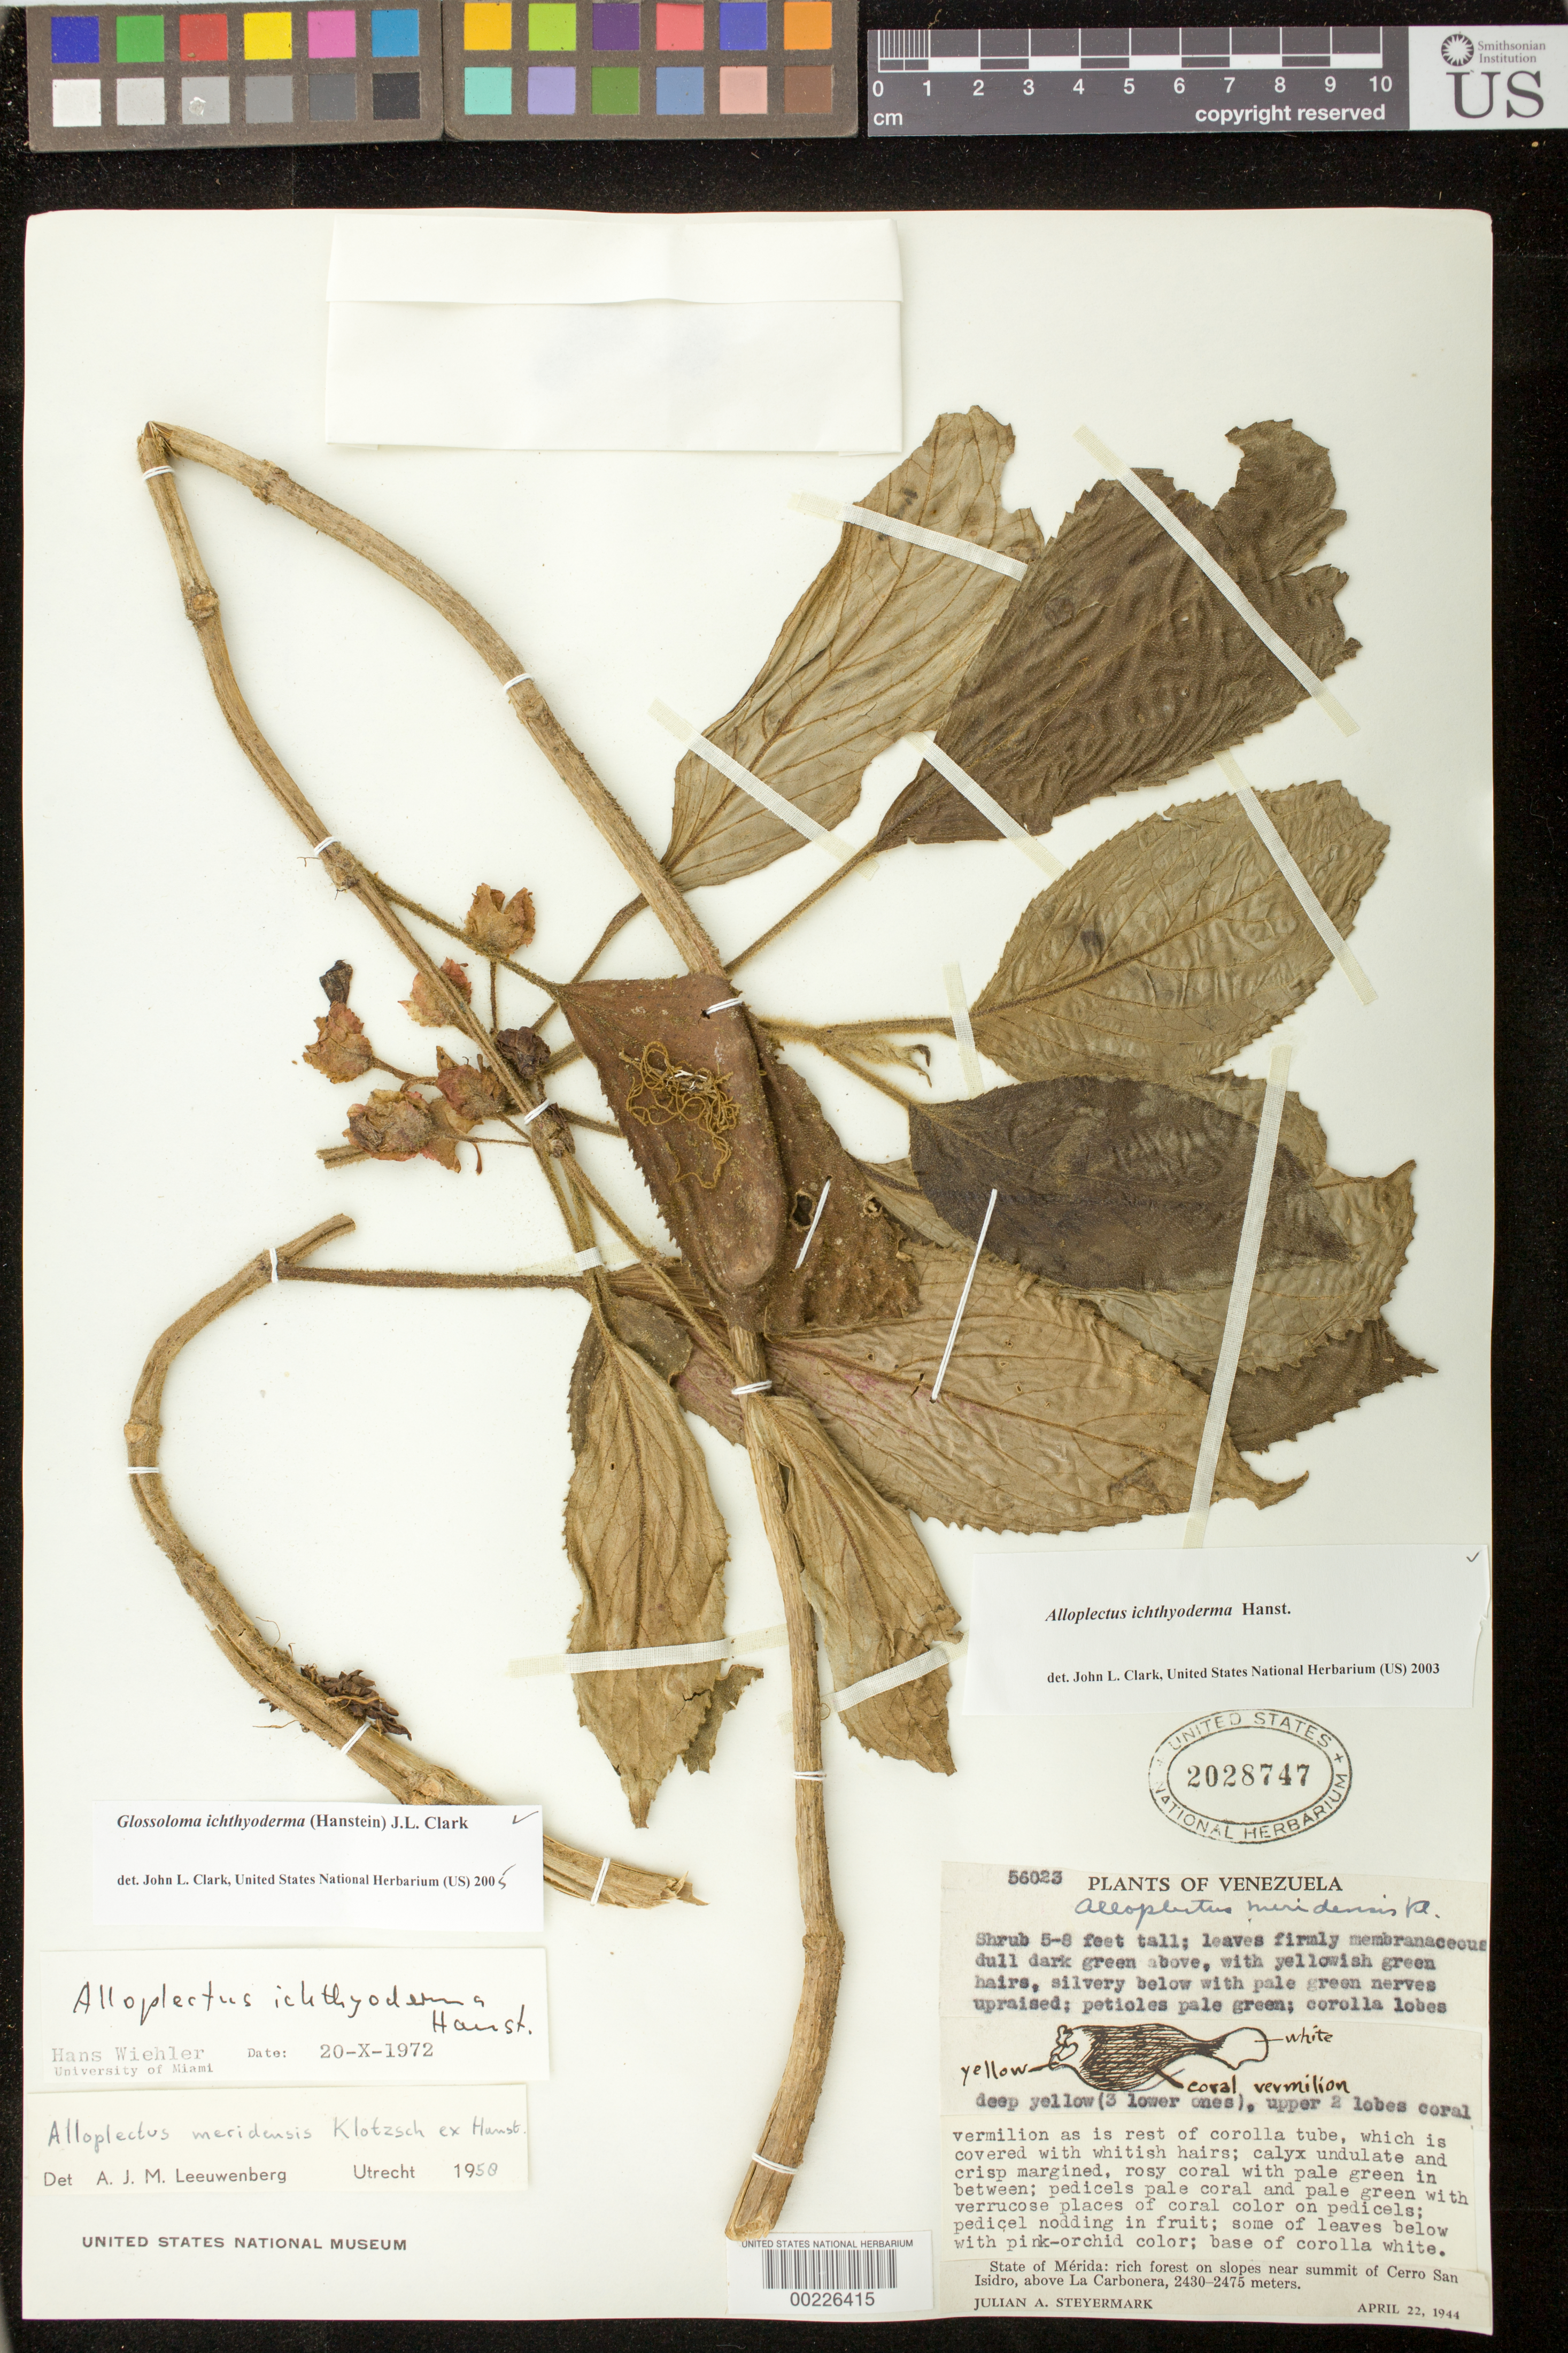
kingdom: Plantae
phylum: Tracheophyta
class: Magnoliopsida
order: Lamiales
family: Gesneriaceae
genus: Glossoloma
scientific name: Glossoloma ichthyoderma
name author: (Hanst.) J.L. Clark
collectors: J. Steyermark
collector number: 56023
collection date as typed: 22 Apr 1944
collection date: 1944-04-22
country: Venezuela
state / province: Mérida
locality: Near summit of Cerro San Isidro, above La Carbonera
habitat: Rich forest on slopes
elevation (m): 2430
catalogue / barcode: US 2028747